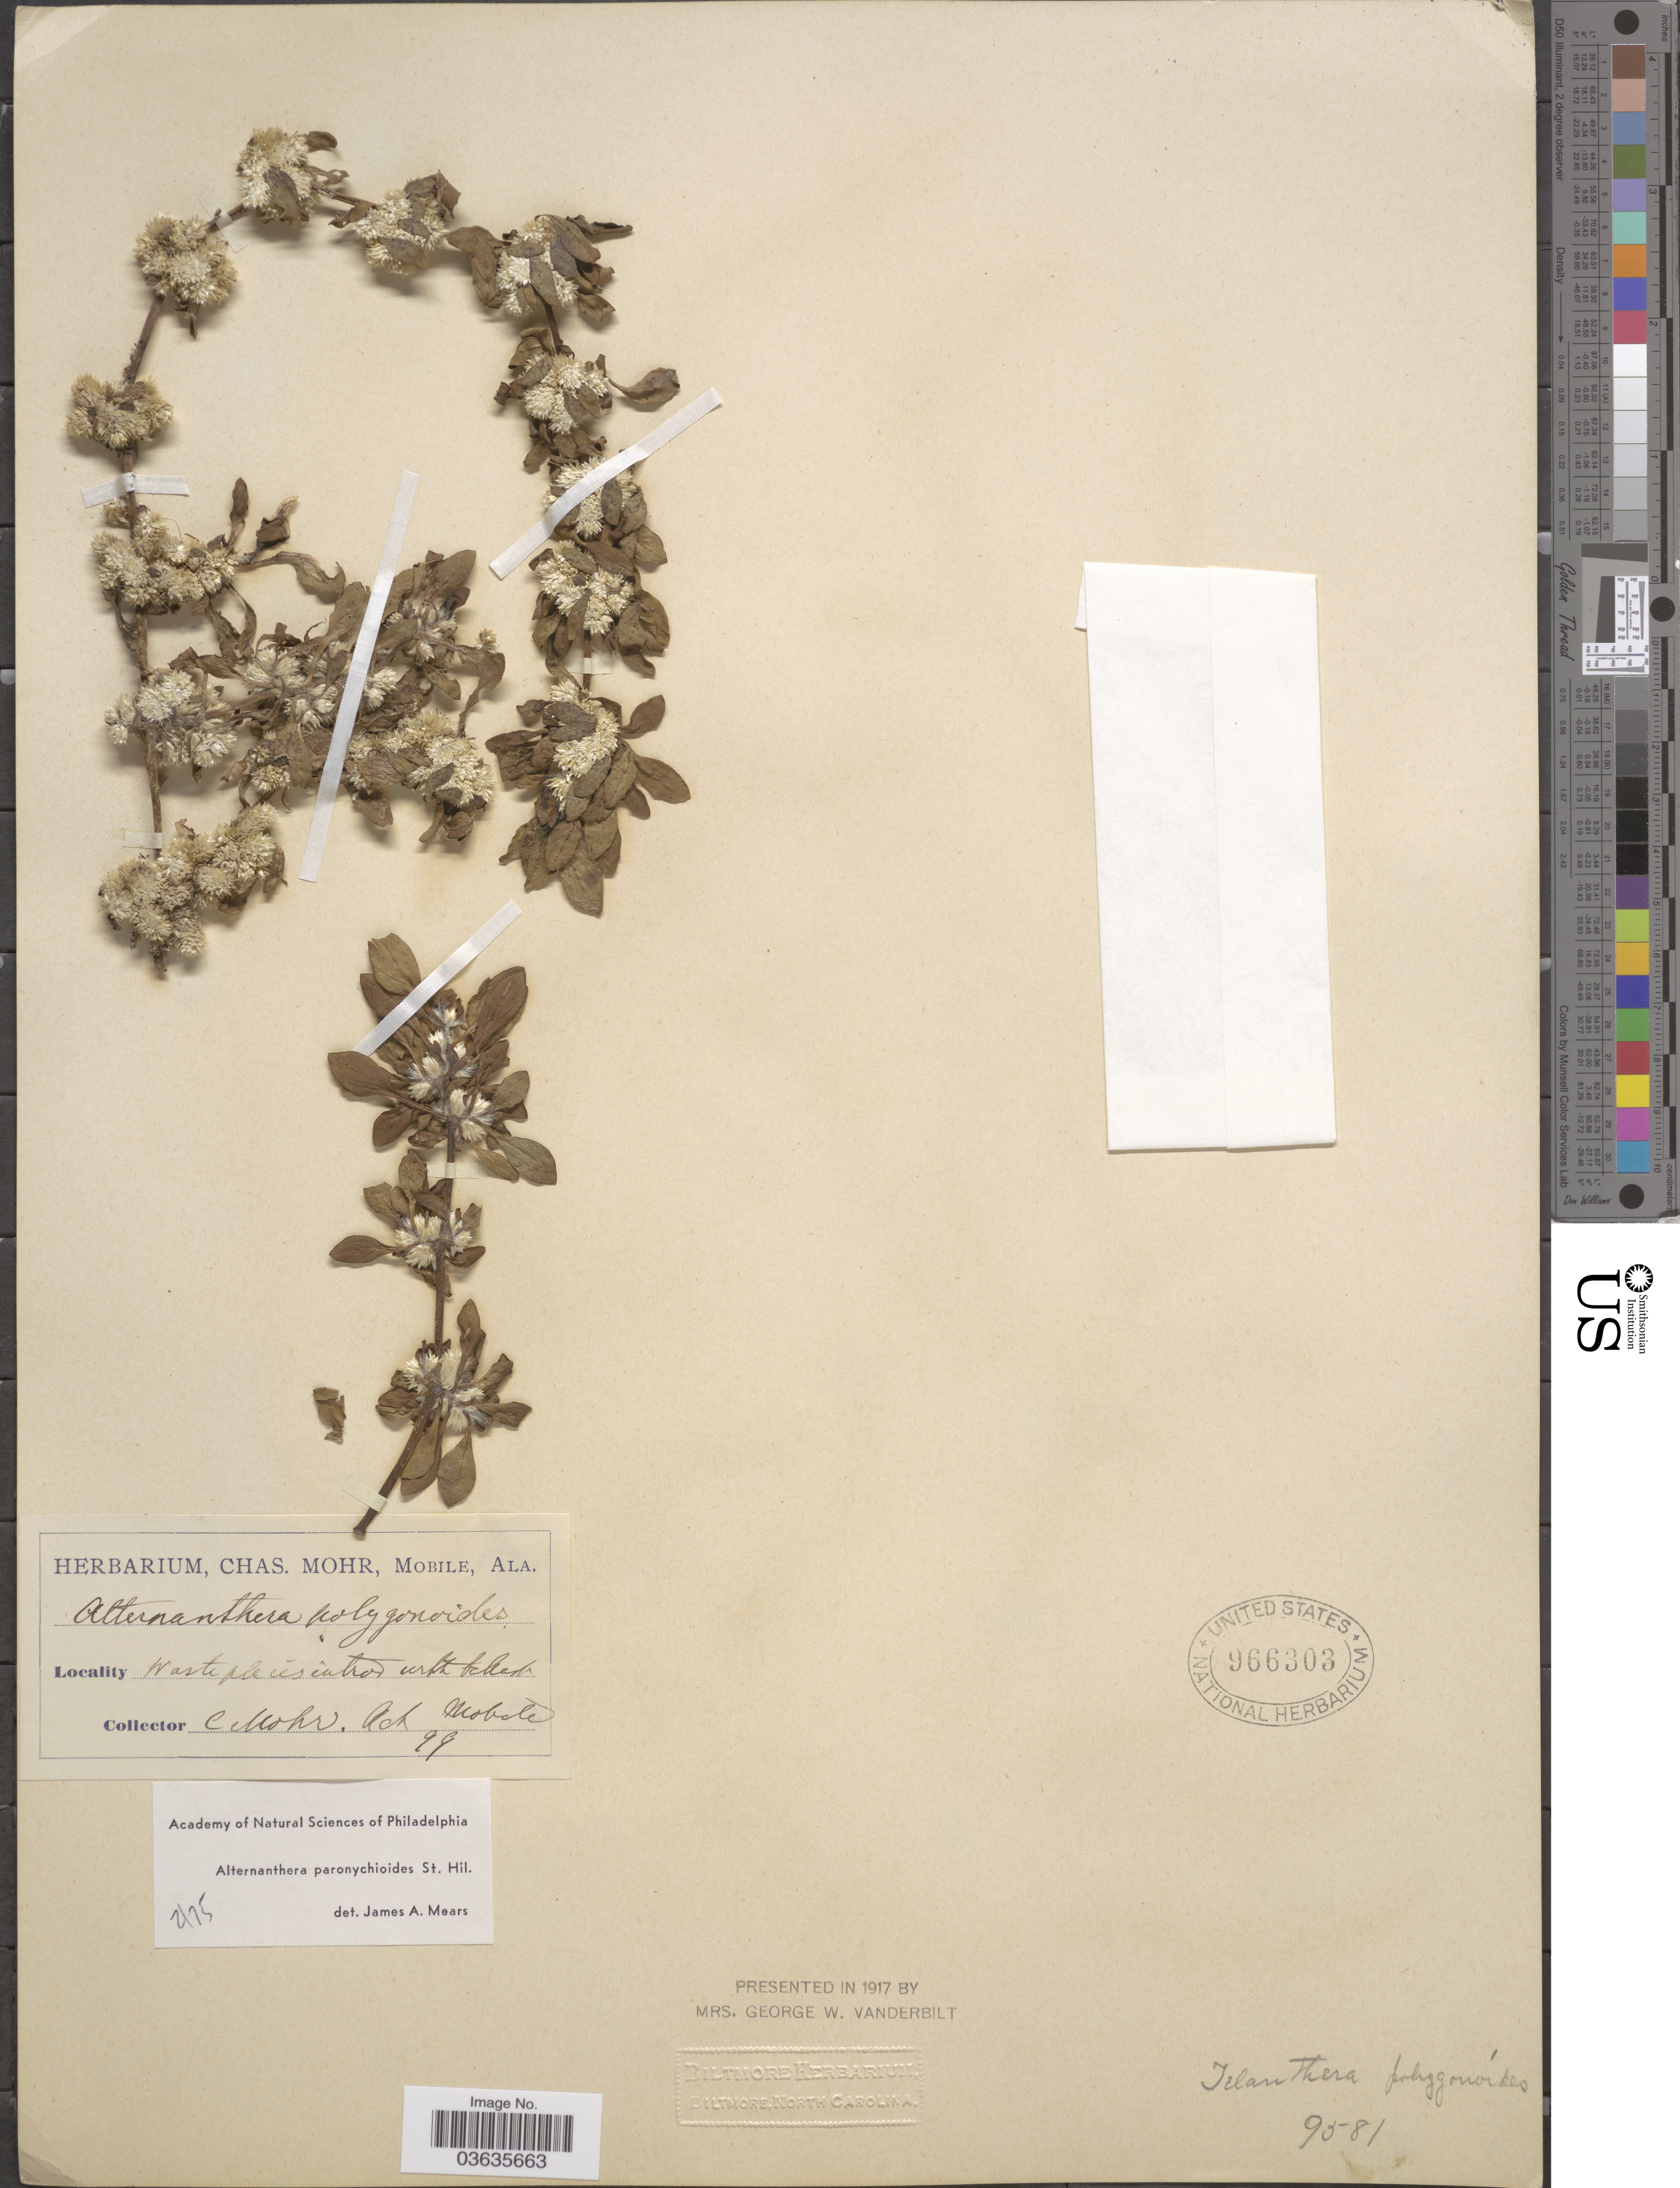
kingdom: Plantae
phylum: Tracheophyta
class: Magnoliopsida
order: Caryophyllales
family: Amaranthaceae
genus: Alternanthera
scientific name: Alternanthera paronychioides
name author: A. St.-Hil.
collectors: Mohr, C. T. (herbarium)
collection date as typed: Transcribed d/m/y: /10/99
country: United States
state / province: Alabama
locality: Mobile.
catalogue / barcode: US 966303